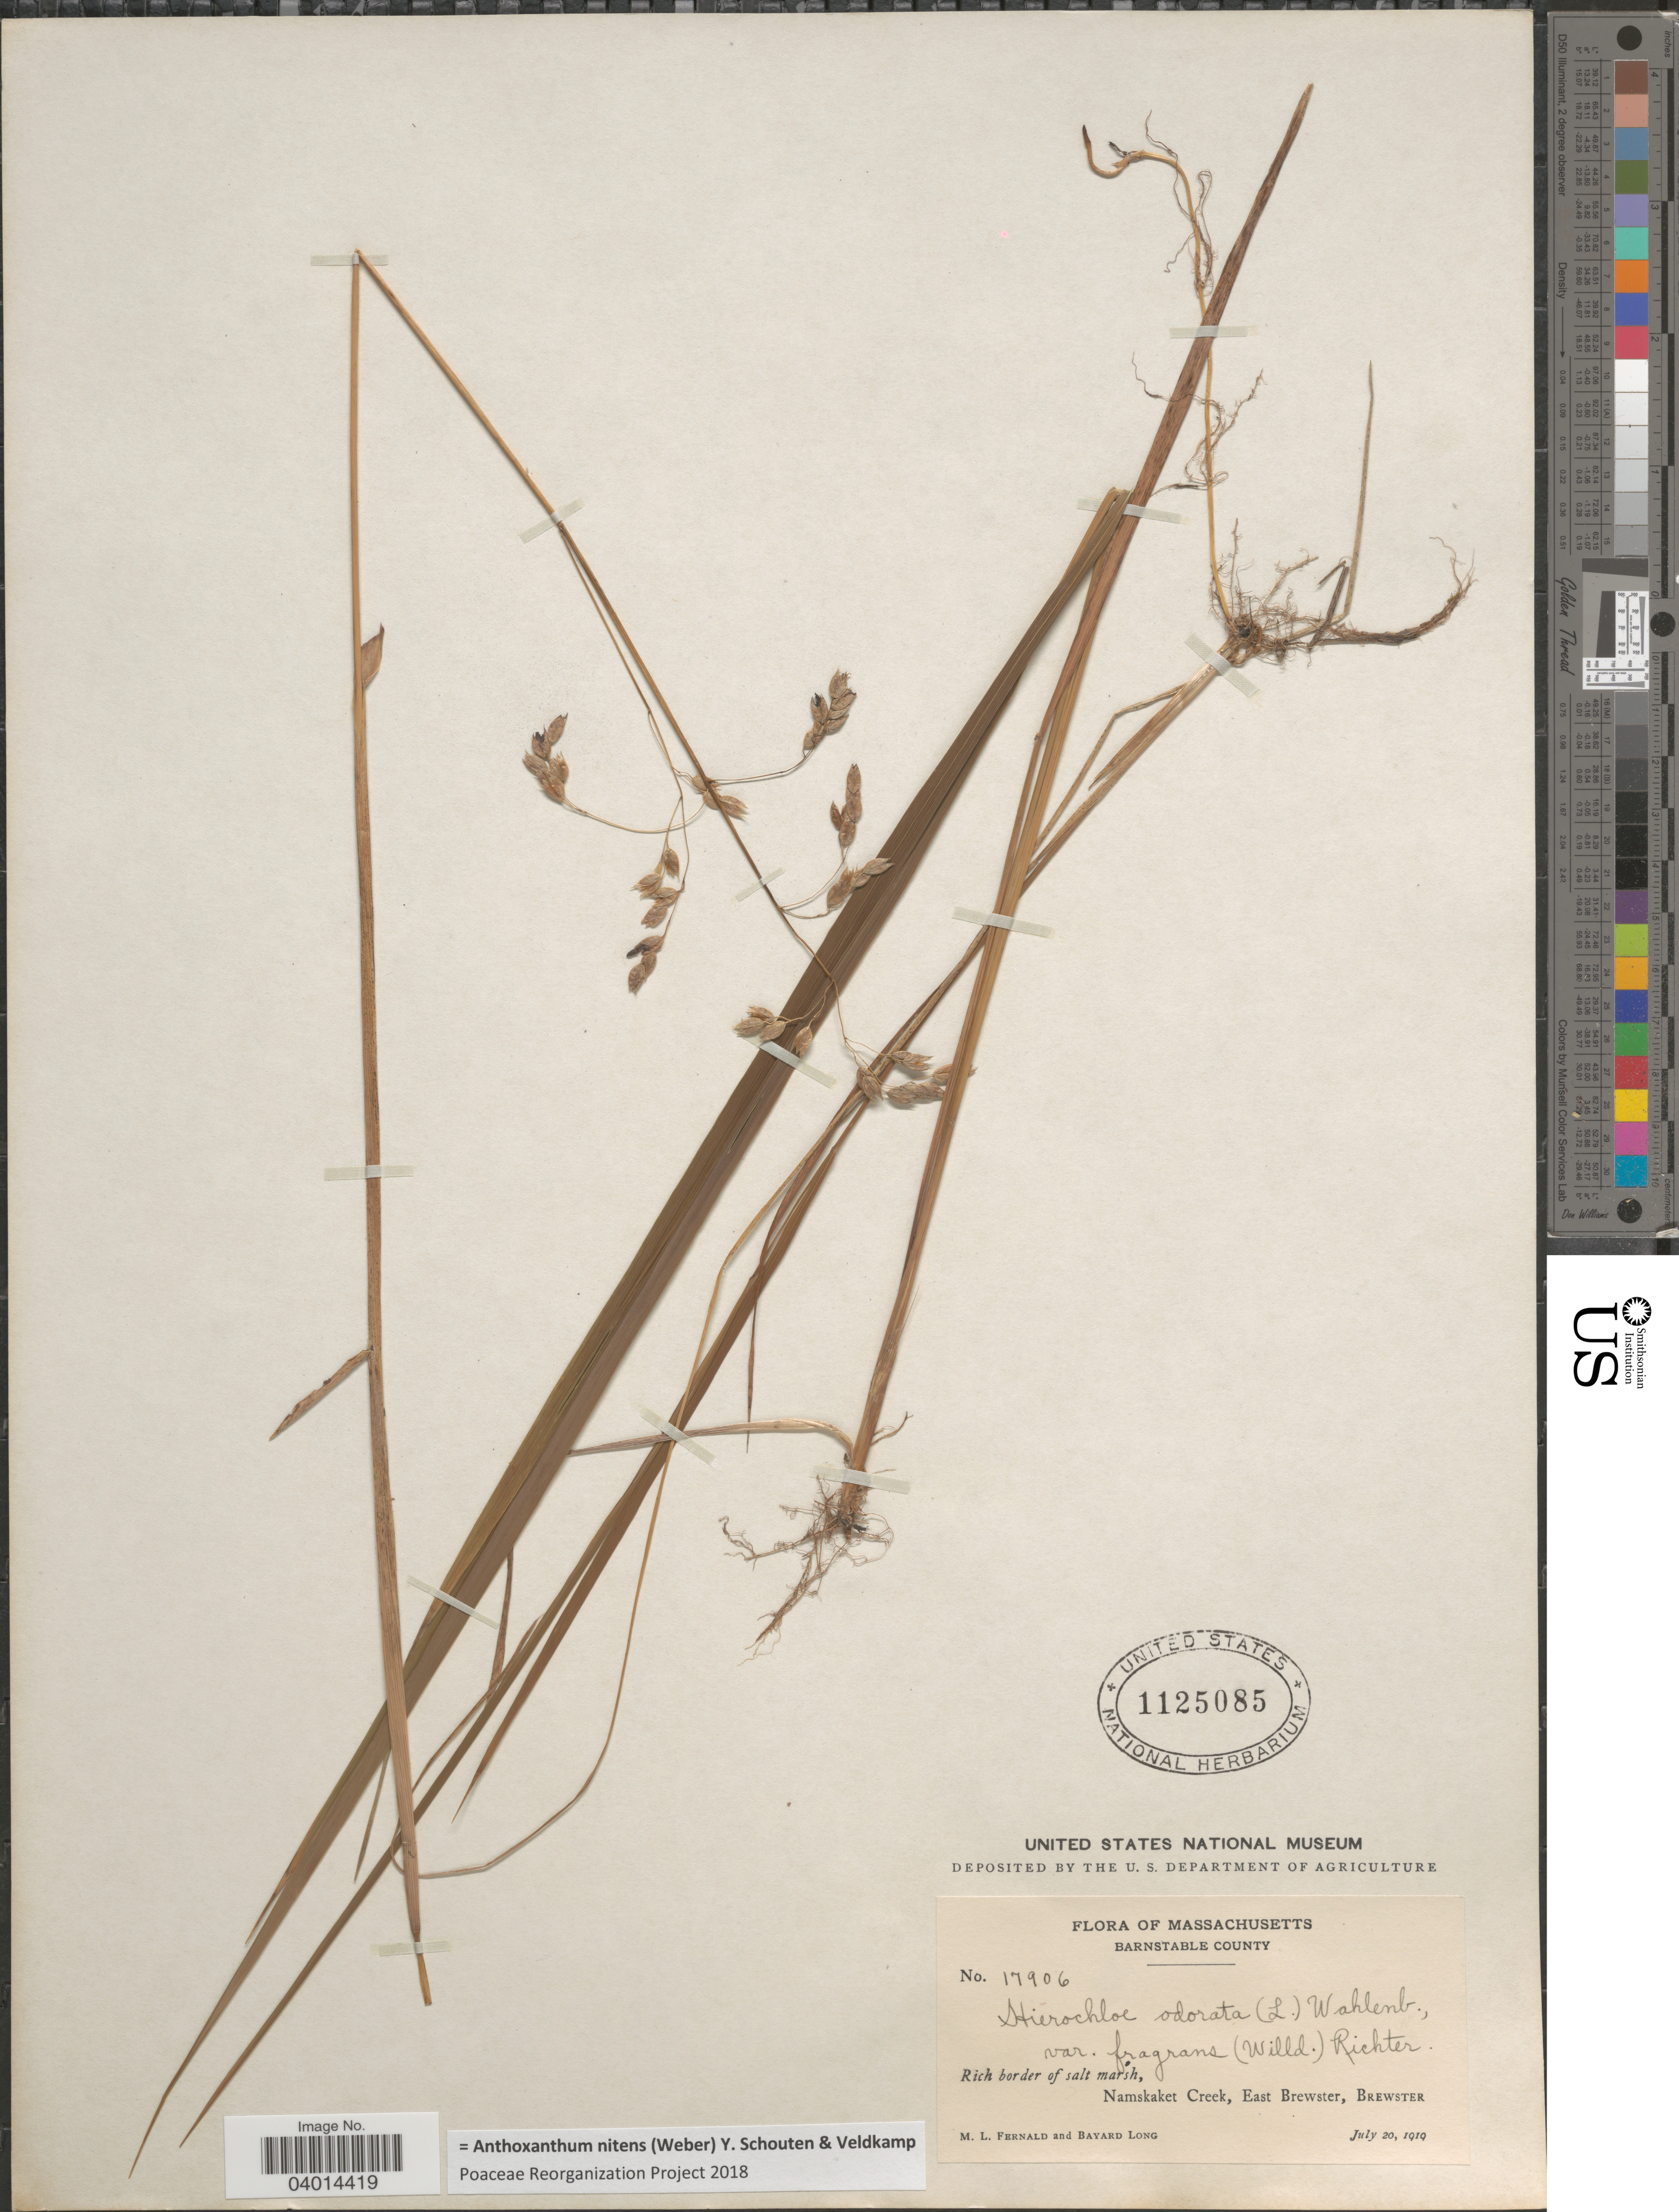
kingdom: Plantae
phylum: Tracheophyta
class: Liliopsida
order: Poales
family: Poaceae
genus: Anthoxanthum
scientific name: Anthoxanthum nitens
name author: (G.H. Weber) R.T.A. Schouten & Veldkamp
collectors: M. L. Fernald & B. Long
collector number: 17906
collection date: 1919-07-20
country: United States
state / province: Massachusetts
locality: Barnstable County. Namskaket Creek, East Brewster, Brewster.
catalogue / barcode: US 1125085